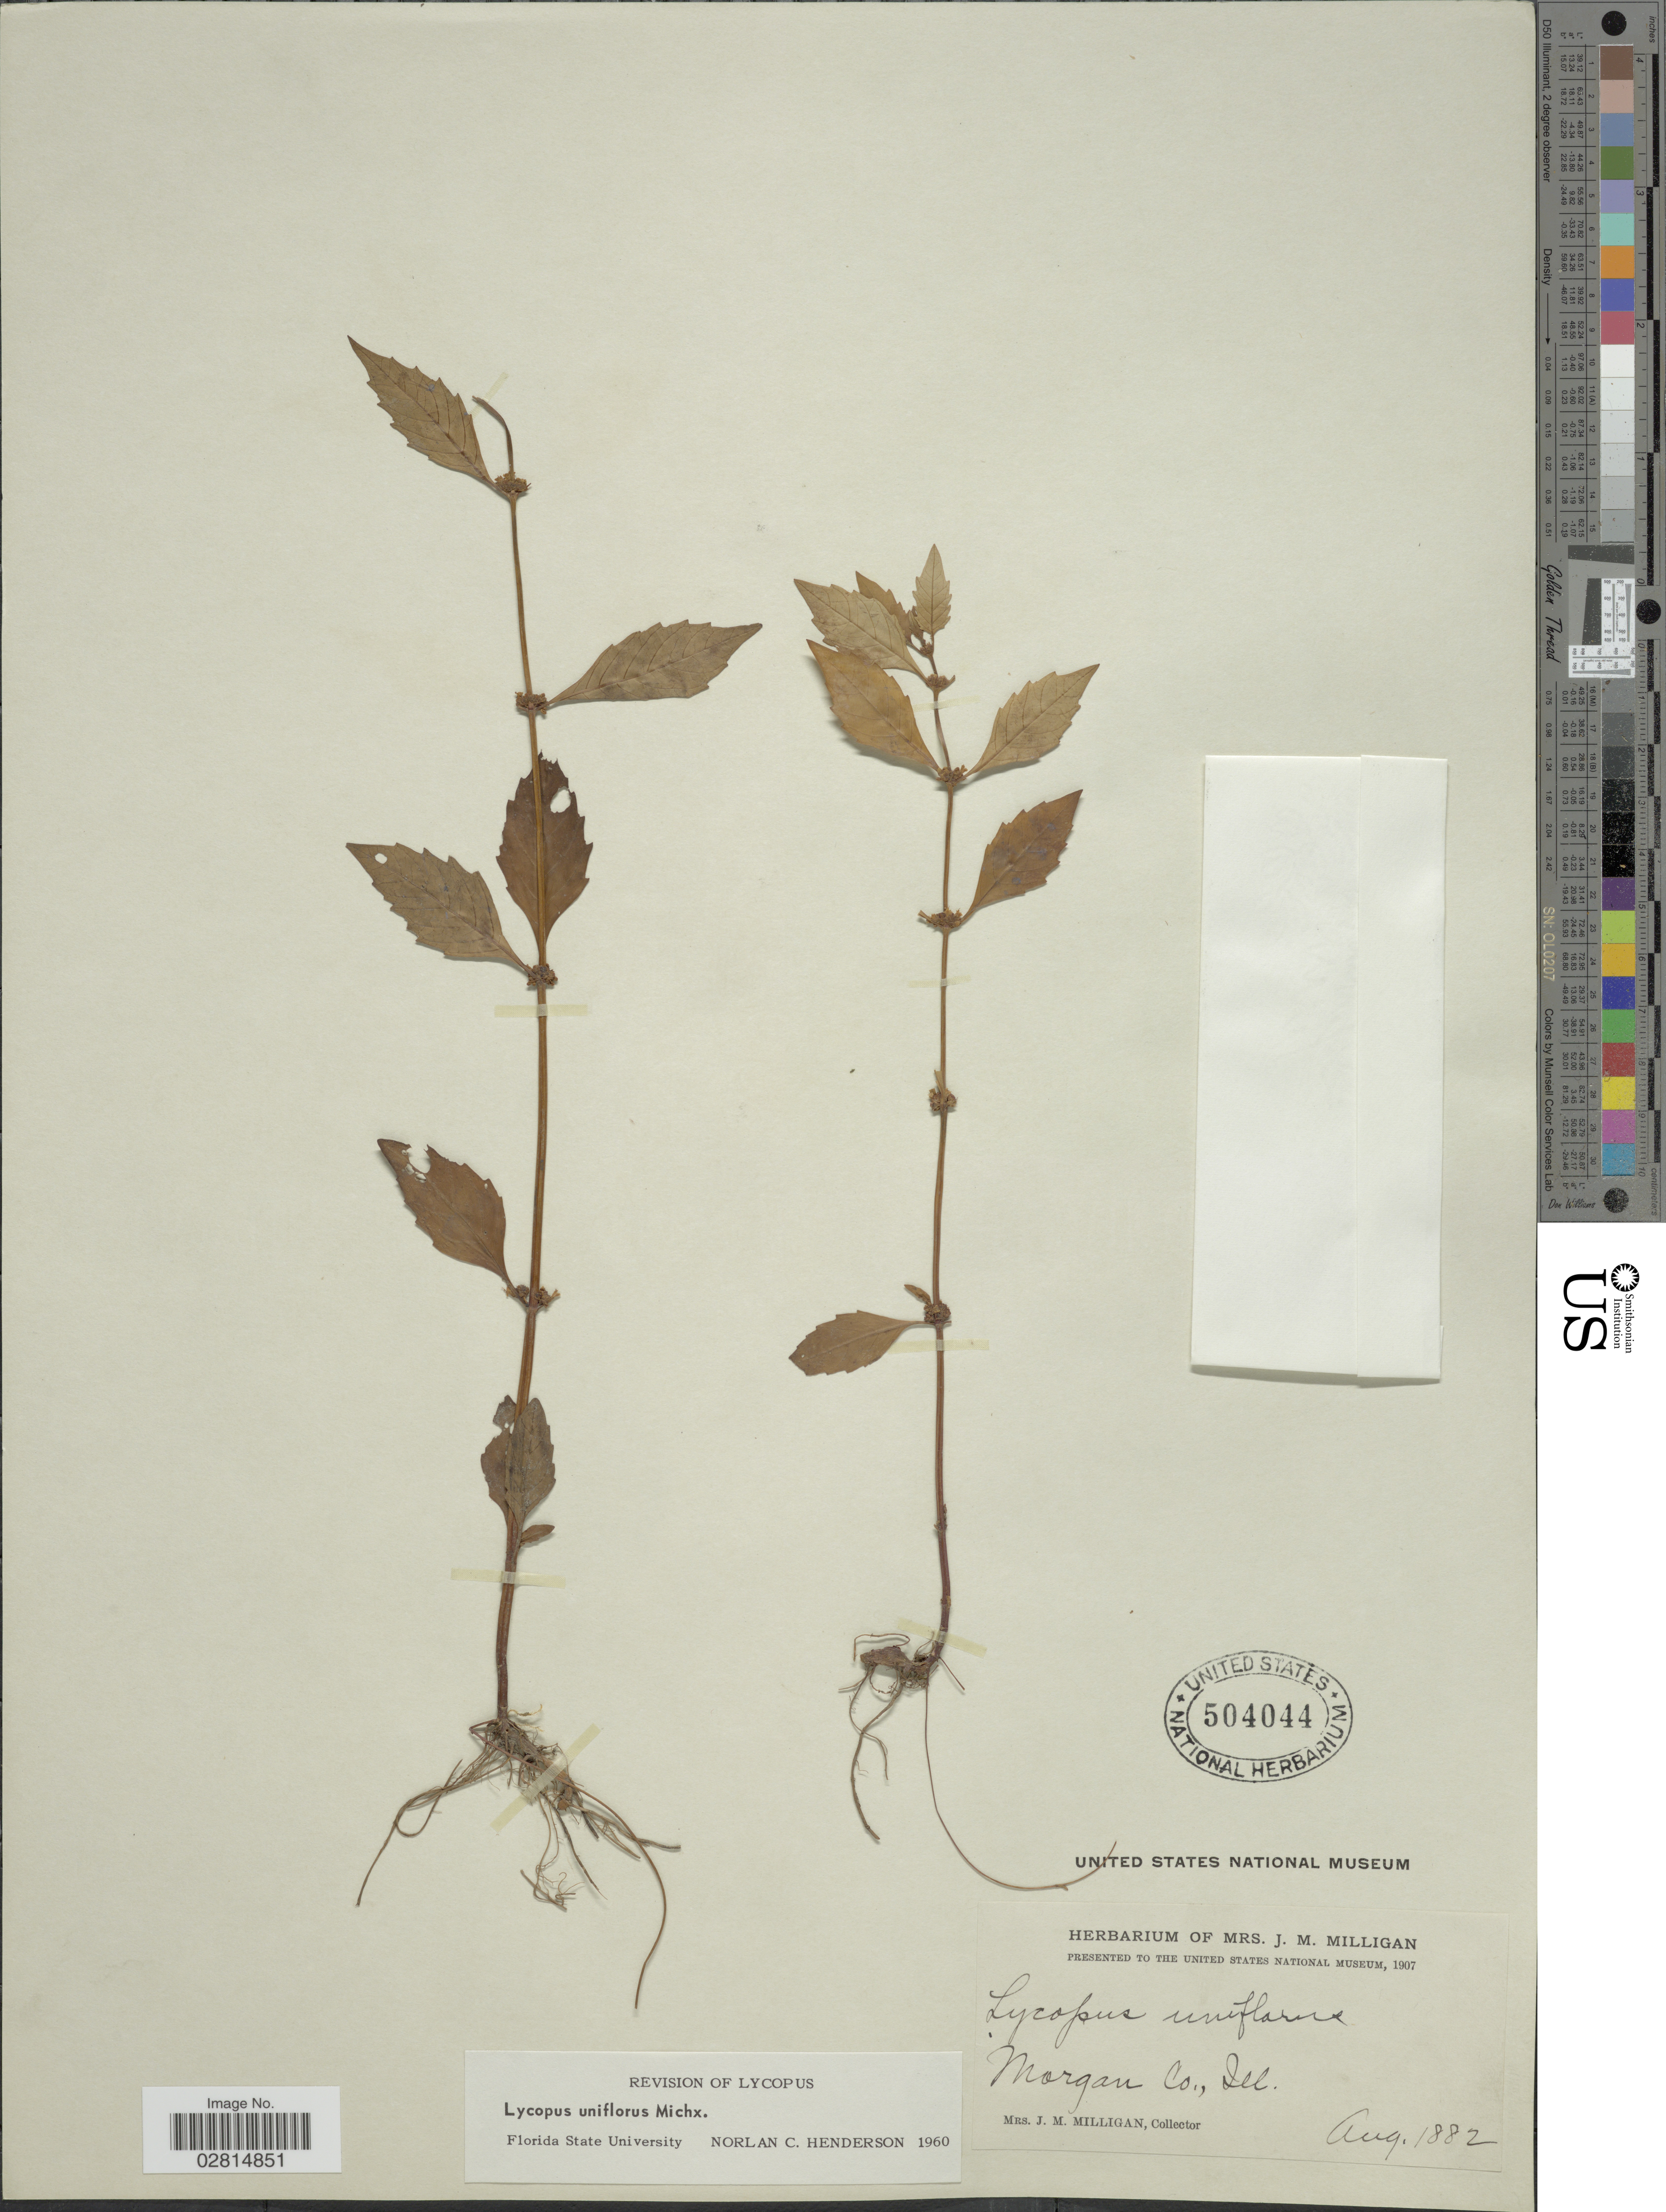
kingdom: Plantae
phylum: Tracheophyta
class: Magnoliopsida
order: Lamiales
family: Lamiaceae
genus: Lycopus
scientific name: Lycopus uniflorus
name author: Michx.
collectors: J. Milligan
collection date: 1882-08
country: United States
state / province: Illinois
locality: Morgan Co., Ill.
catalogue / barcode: US 504044